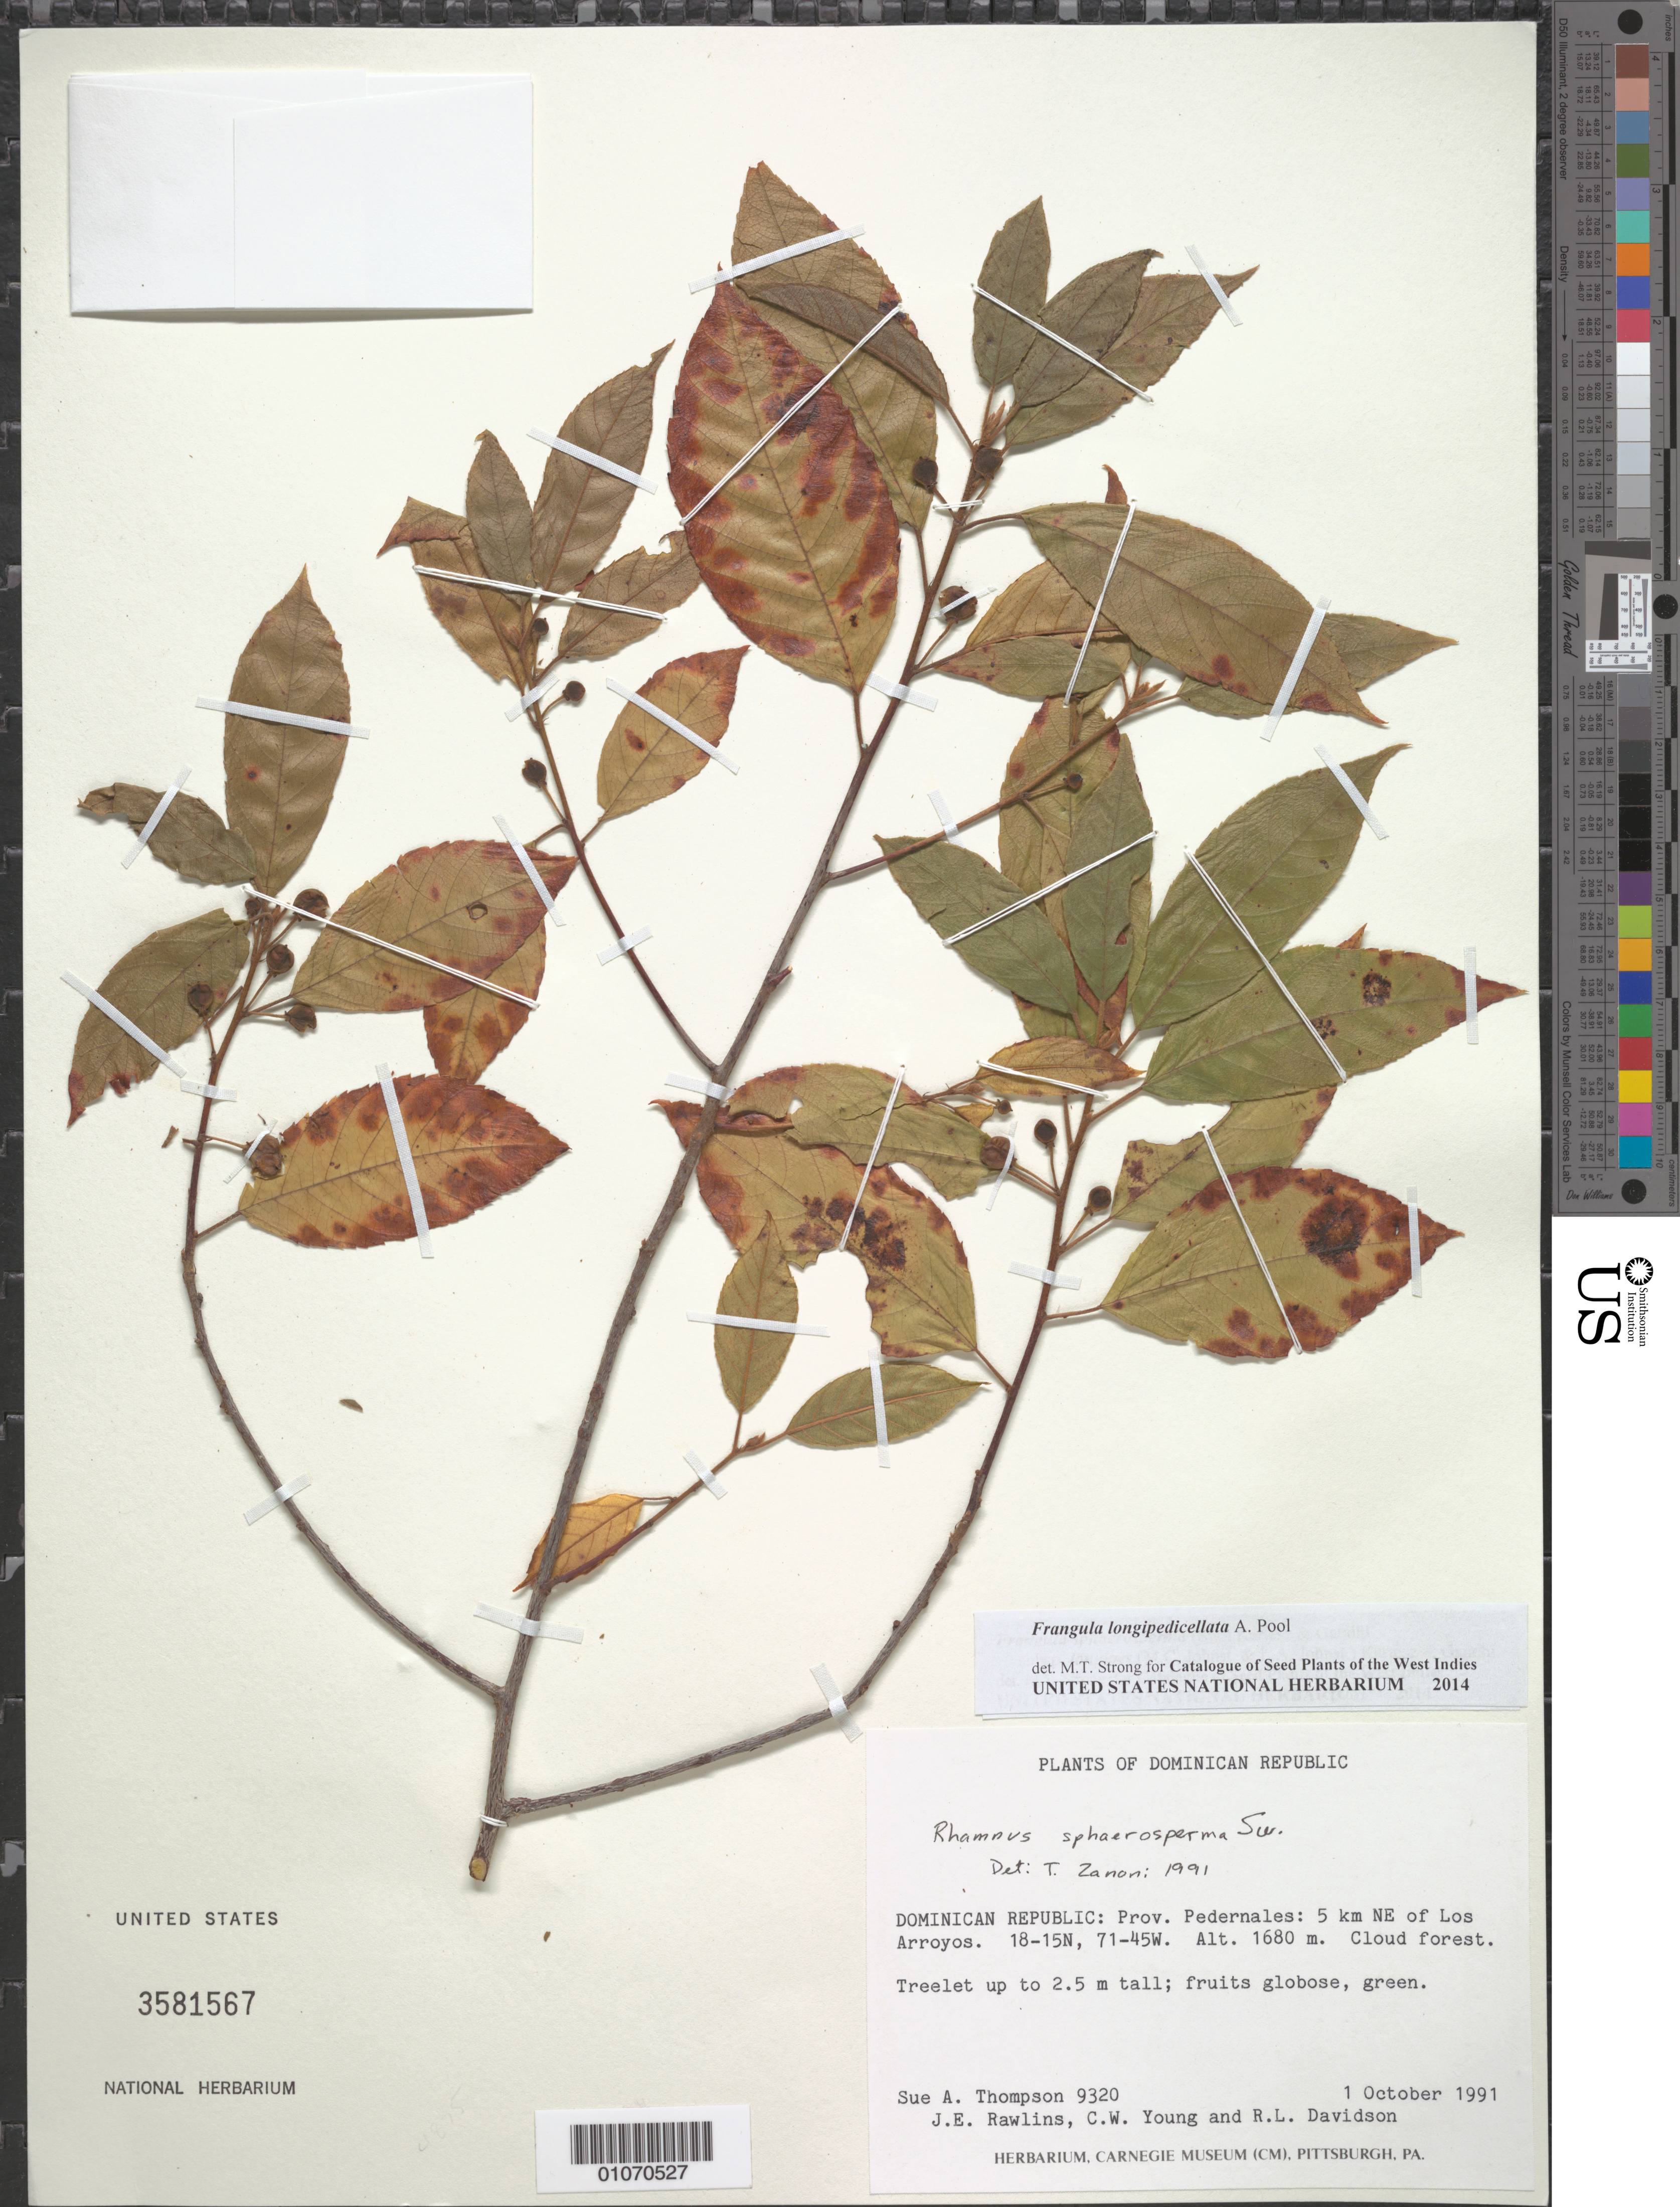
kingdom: Plantae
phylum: Tracheophyta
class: Magnoliopsida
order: Rosales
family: Rhamnaceae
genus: Frangula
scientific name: Frangula longipedicellata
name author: A. Pool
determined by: Strong, M. T., (US), Smithsonian Institution - National Museum of Natural History (UNITED STATES)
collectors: S. A. Thompson, J. Rawlins, C. Young & R. Davidson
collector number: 9320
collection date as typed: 01 Oct 1991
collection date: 1991-10-01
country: Dominican Republic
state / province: Pedernales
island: Hispaniola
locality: Los Arroyos, 5 km NE of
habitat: Cloud forest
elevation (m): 1680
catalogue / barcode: US 3581567